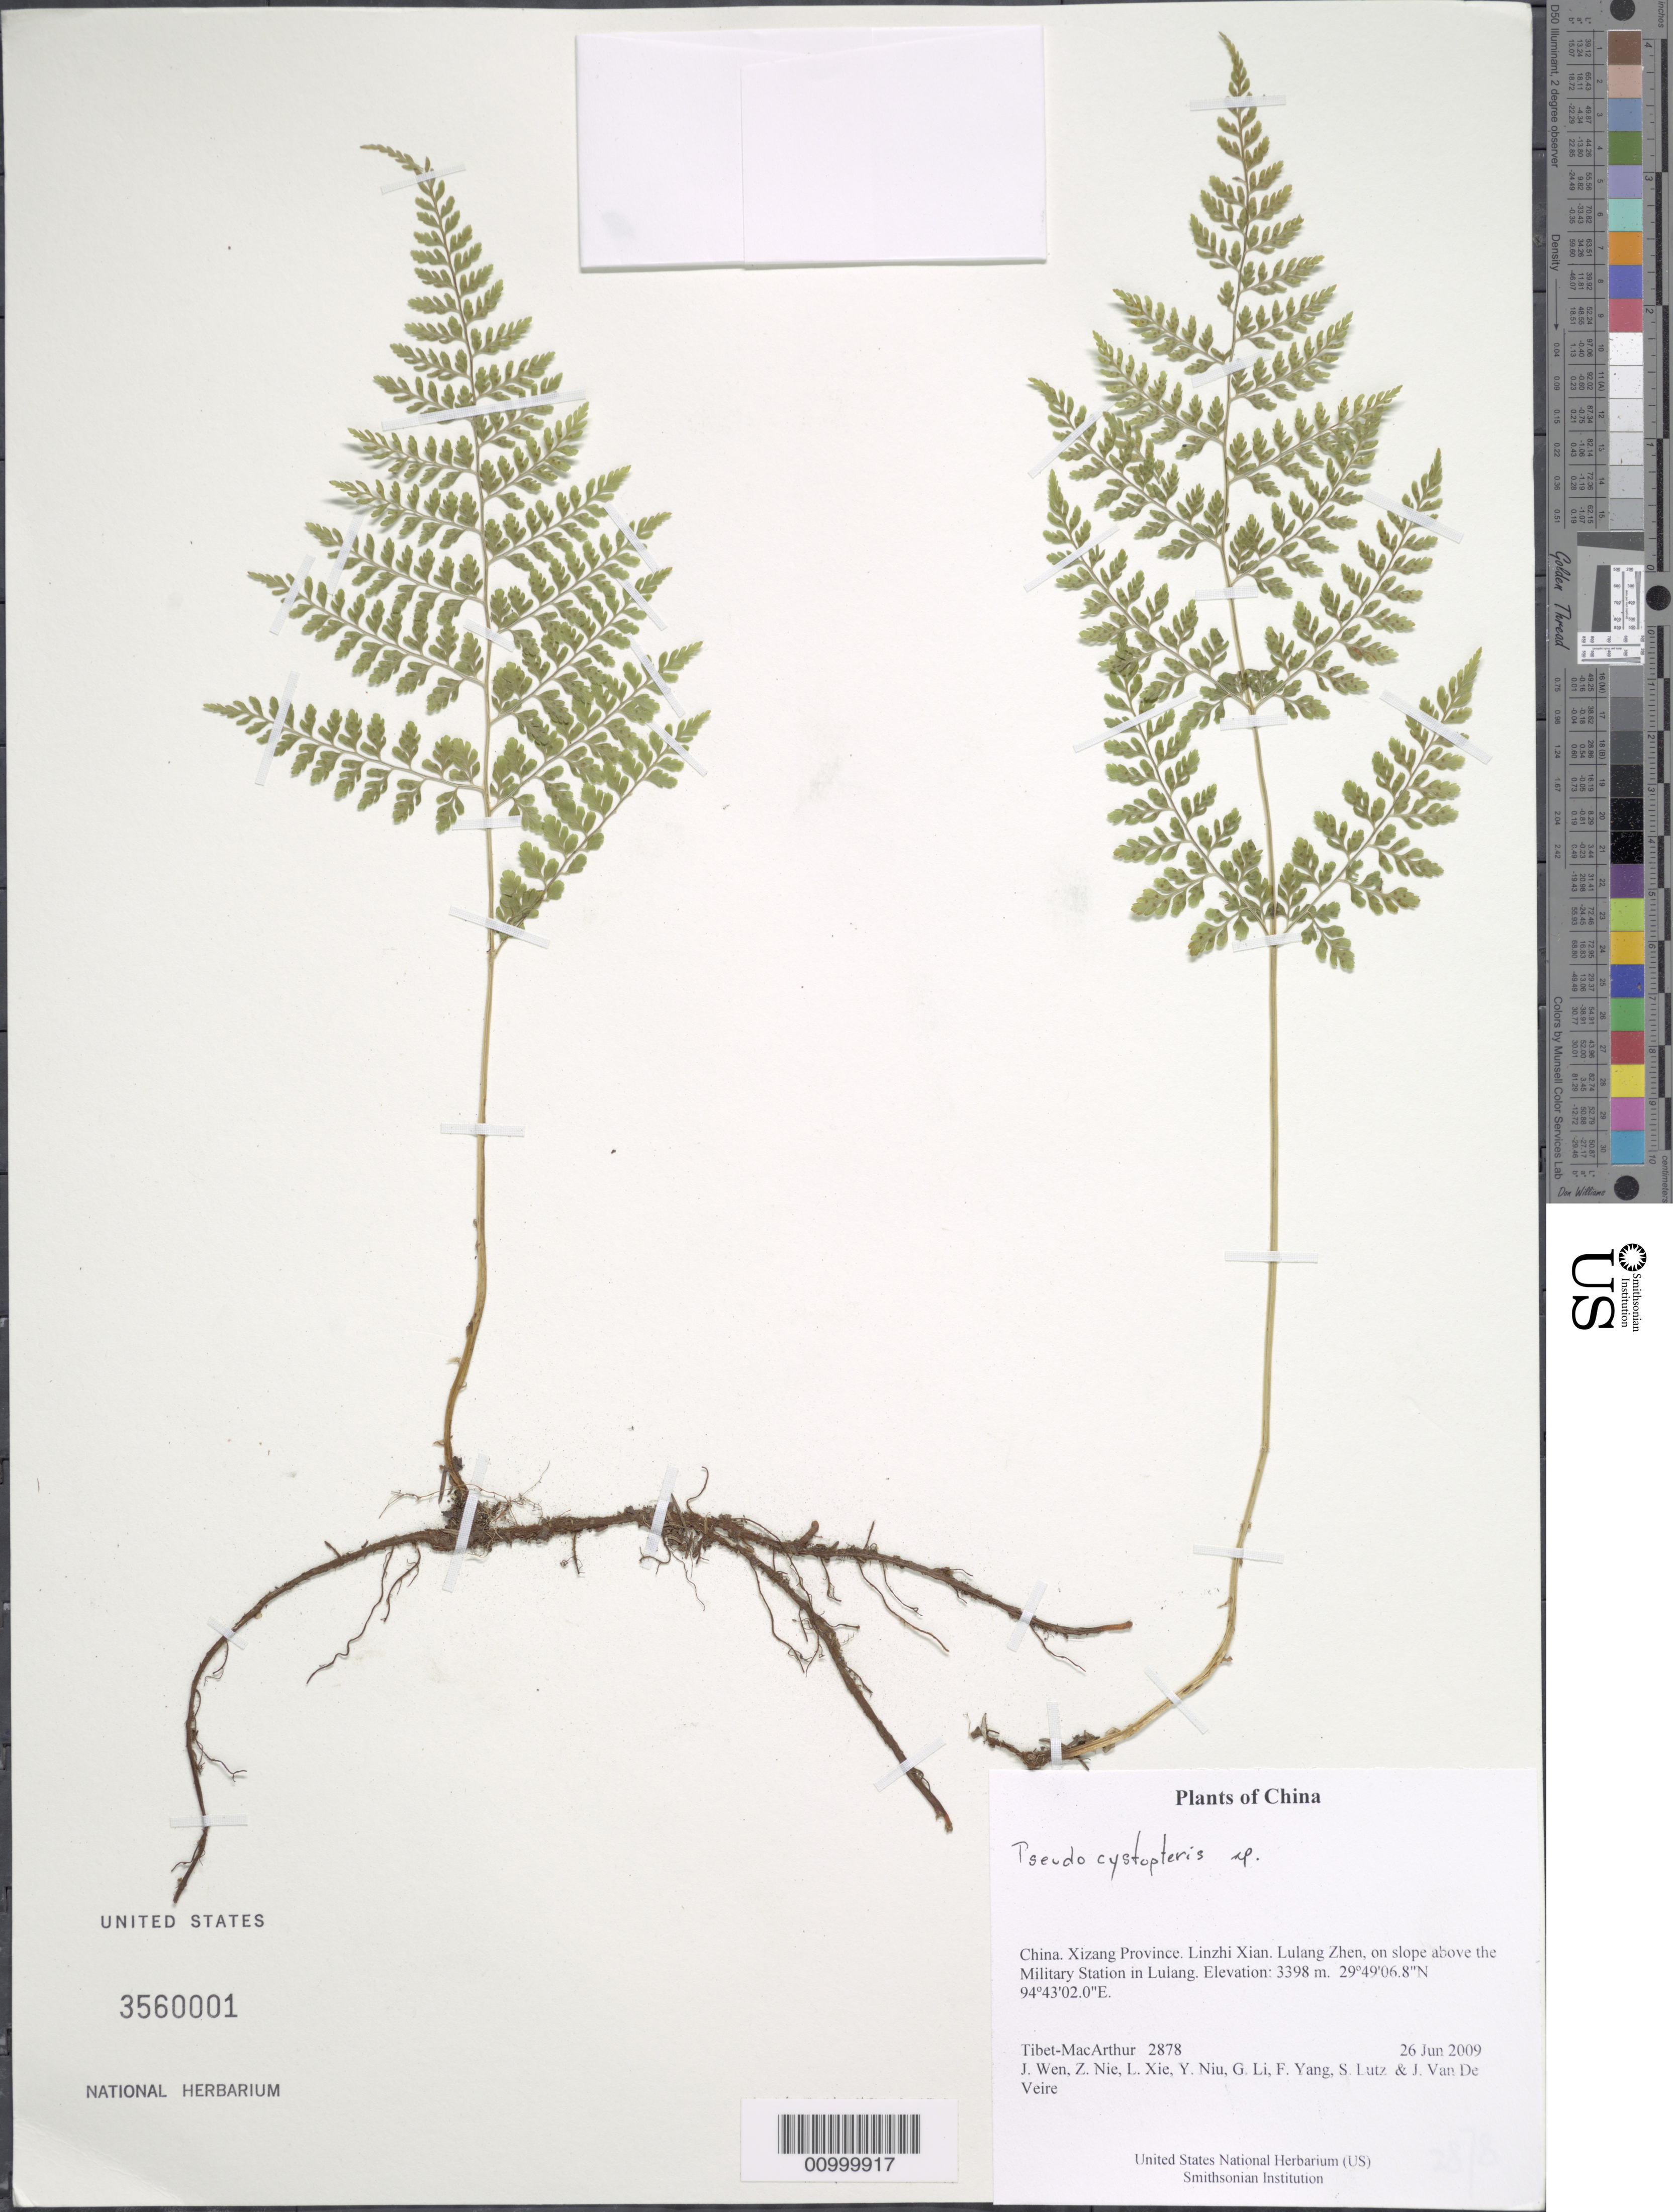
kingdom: Plantae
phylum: Tracheophyta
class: Polypodiopsida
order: Polypodiales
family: Athyriaceae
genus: Athyrium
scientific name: Athyrium sp.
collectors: Tibet-MacArthur, J. Wen, Z. Nie, L. Xie, Y. Niu, G. Li, F. Yang, S. Lutz & J. Van De Veire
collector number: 2878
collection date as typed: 26 Jun 2009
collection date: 2009-06-26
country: China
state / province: Xizang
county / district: Linzhi Xian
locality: Lulang Zhen, on slope above the Military Station in Lulang.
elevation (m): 3398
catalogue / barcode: US 3560001